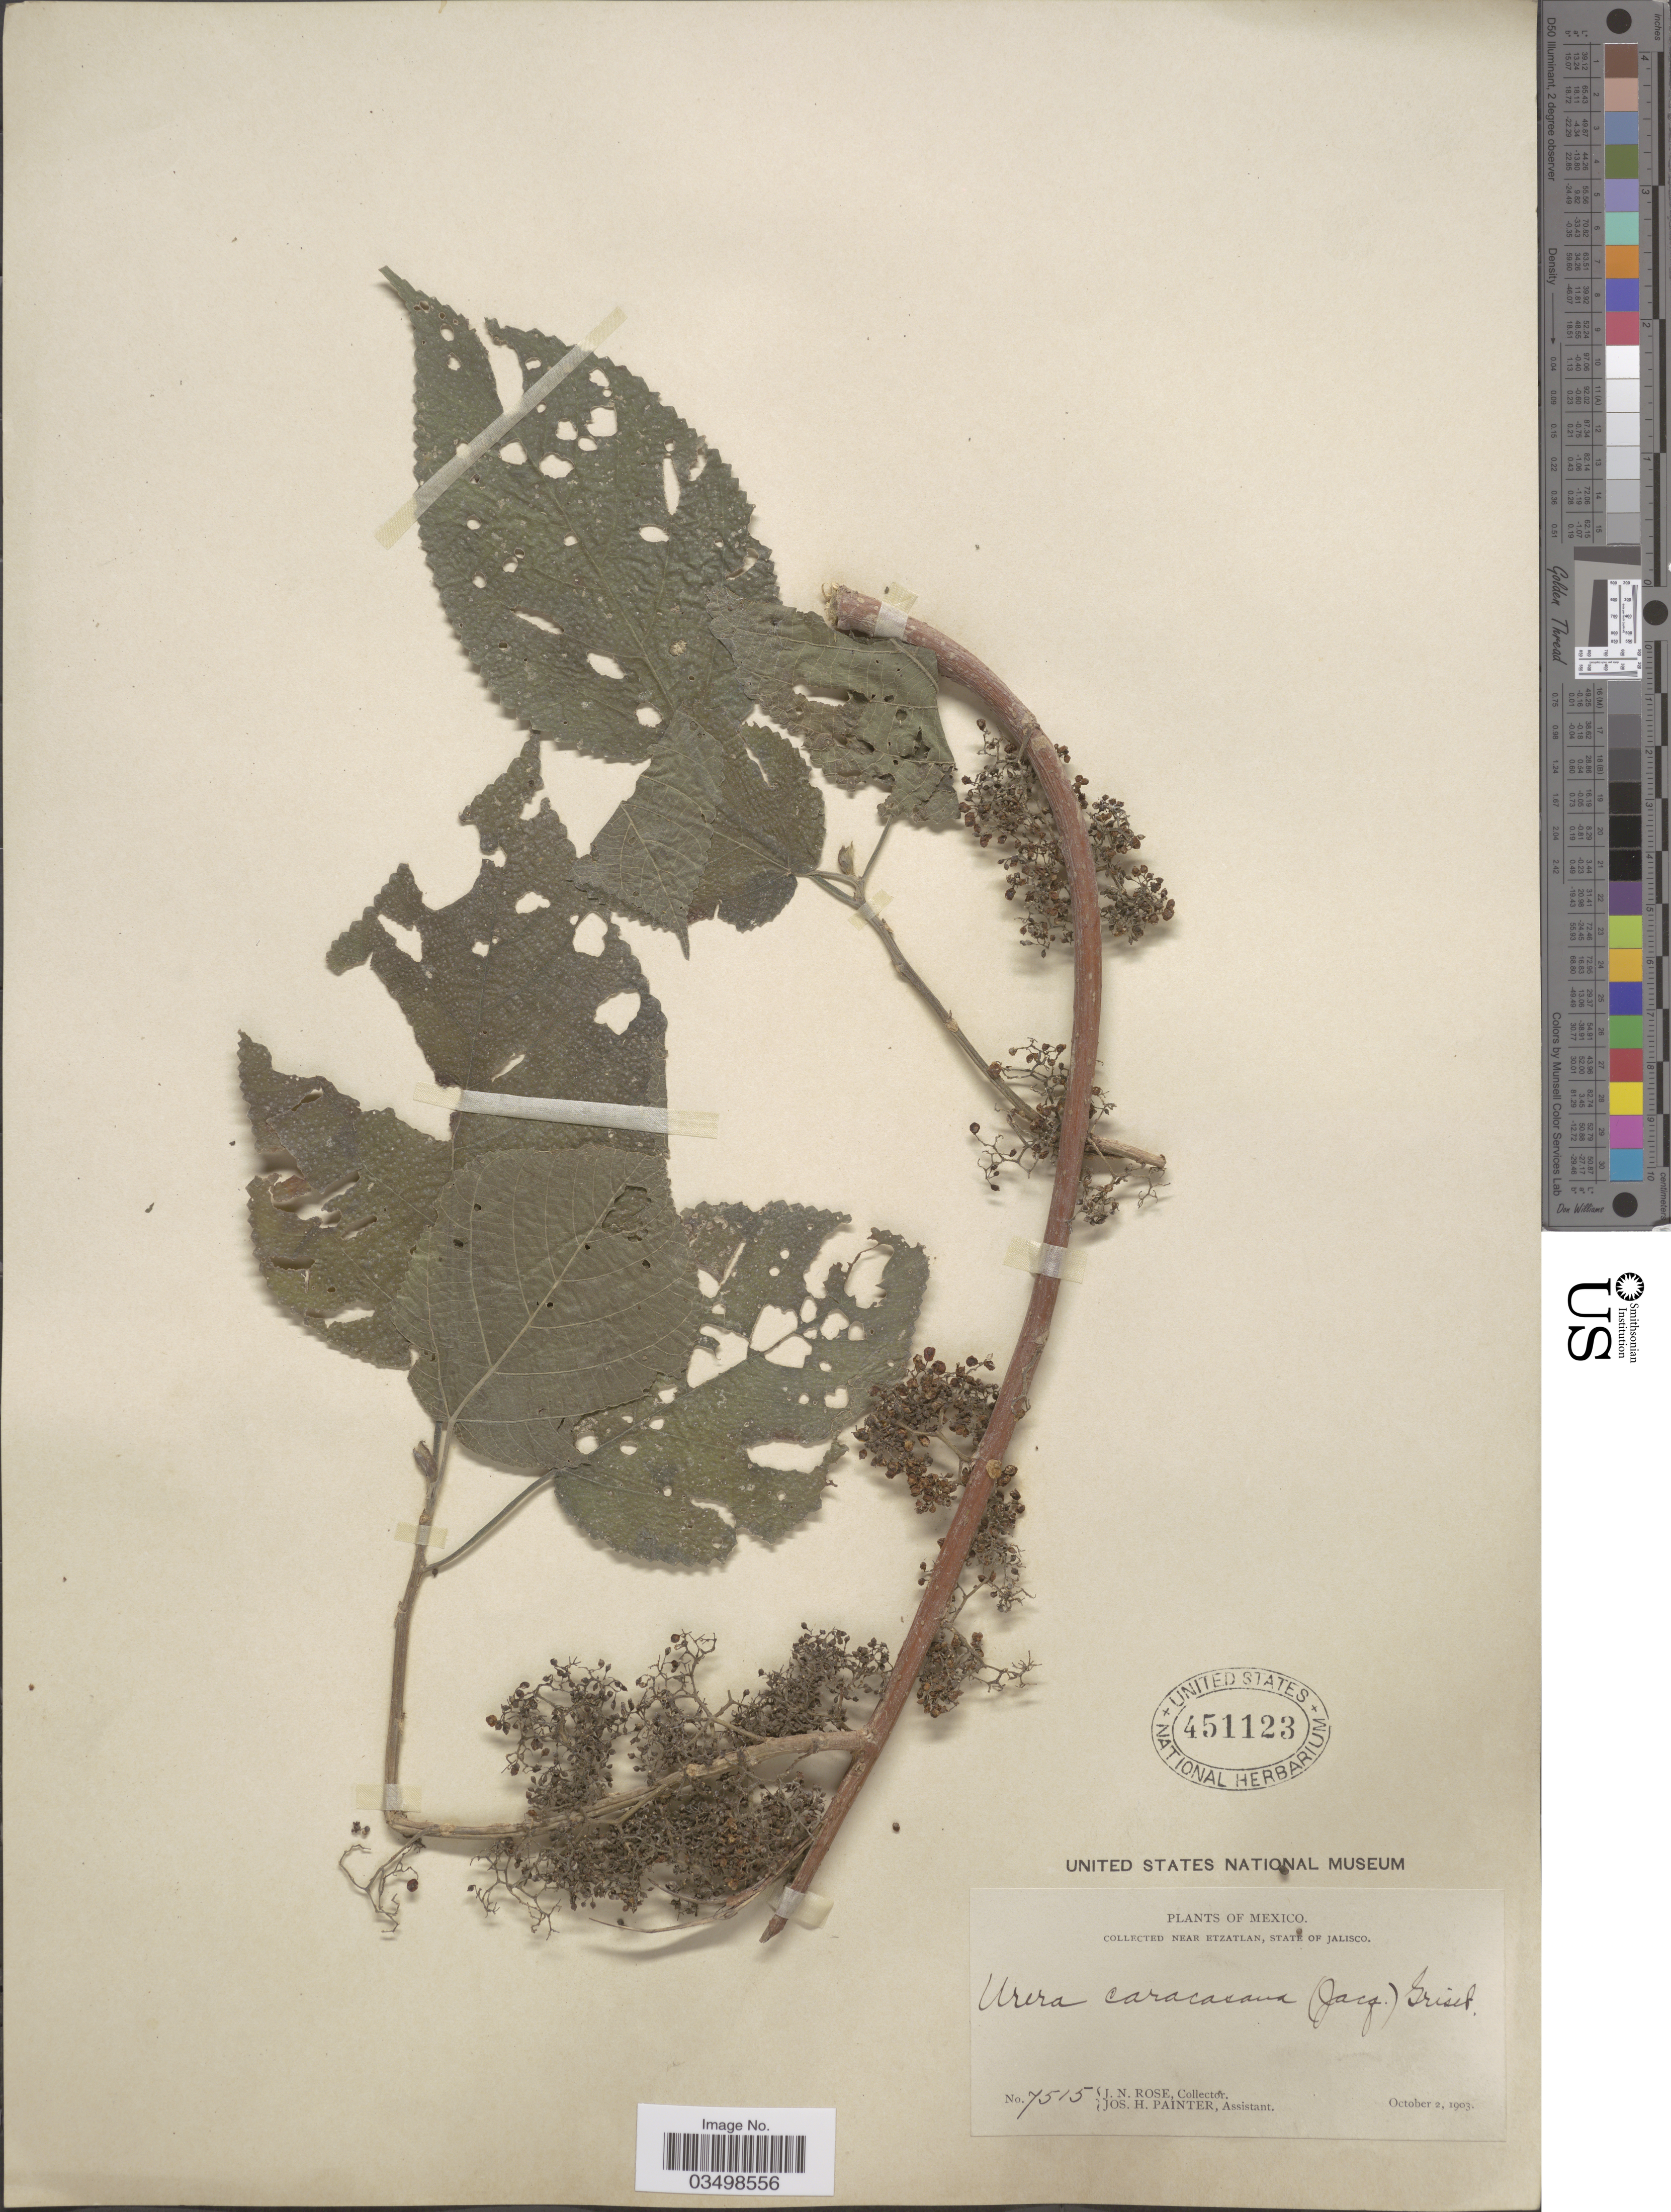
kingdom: Plantae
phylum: Tracheophyta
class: Magnoliopsida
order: Rosales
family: Urticaceae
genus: Urera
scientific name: Urera caracasana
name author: (Jacq.) Gaudich. ex Griseb.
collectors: J. N. Rose & J. H. Painter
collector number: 7515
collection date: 1903-10-02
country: Mexico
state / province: Jalisco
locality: Near Etzatlan.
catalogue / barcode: US 451123